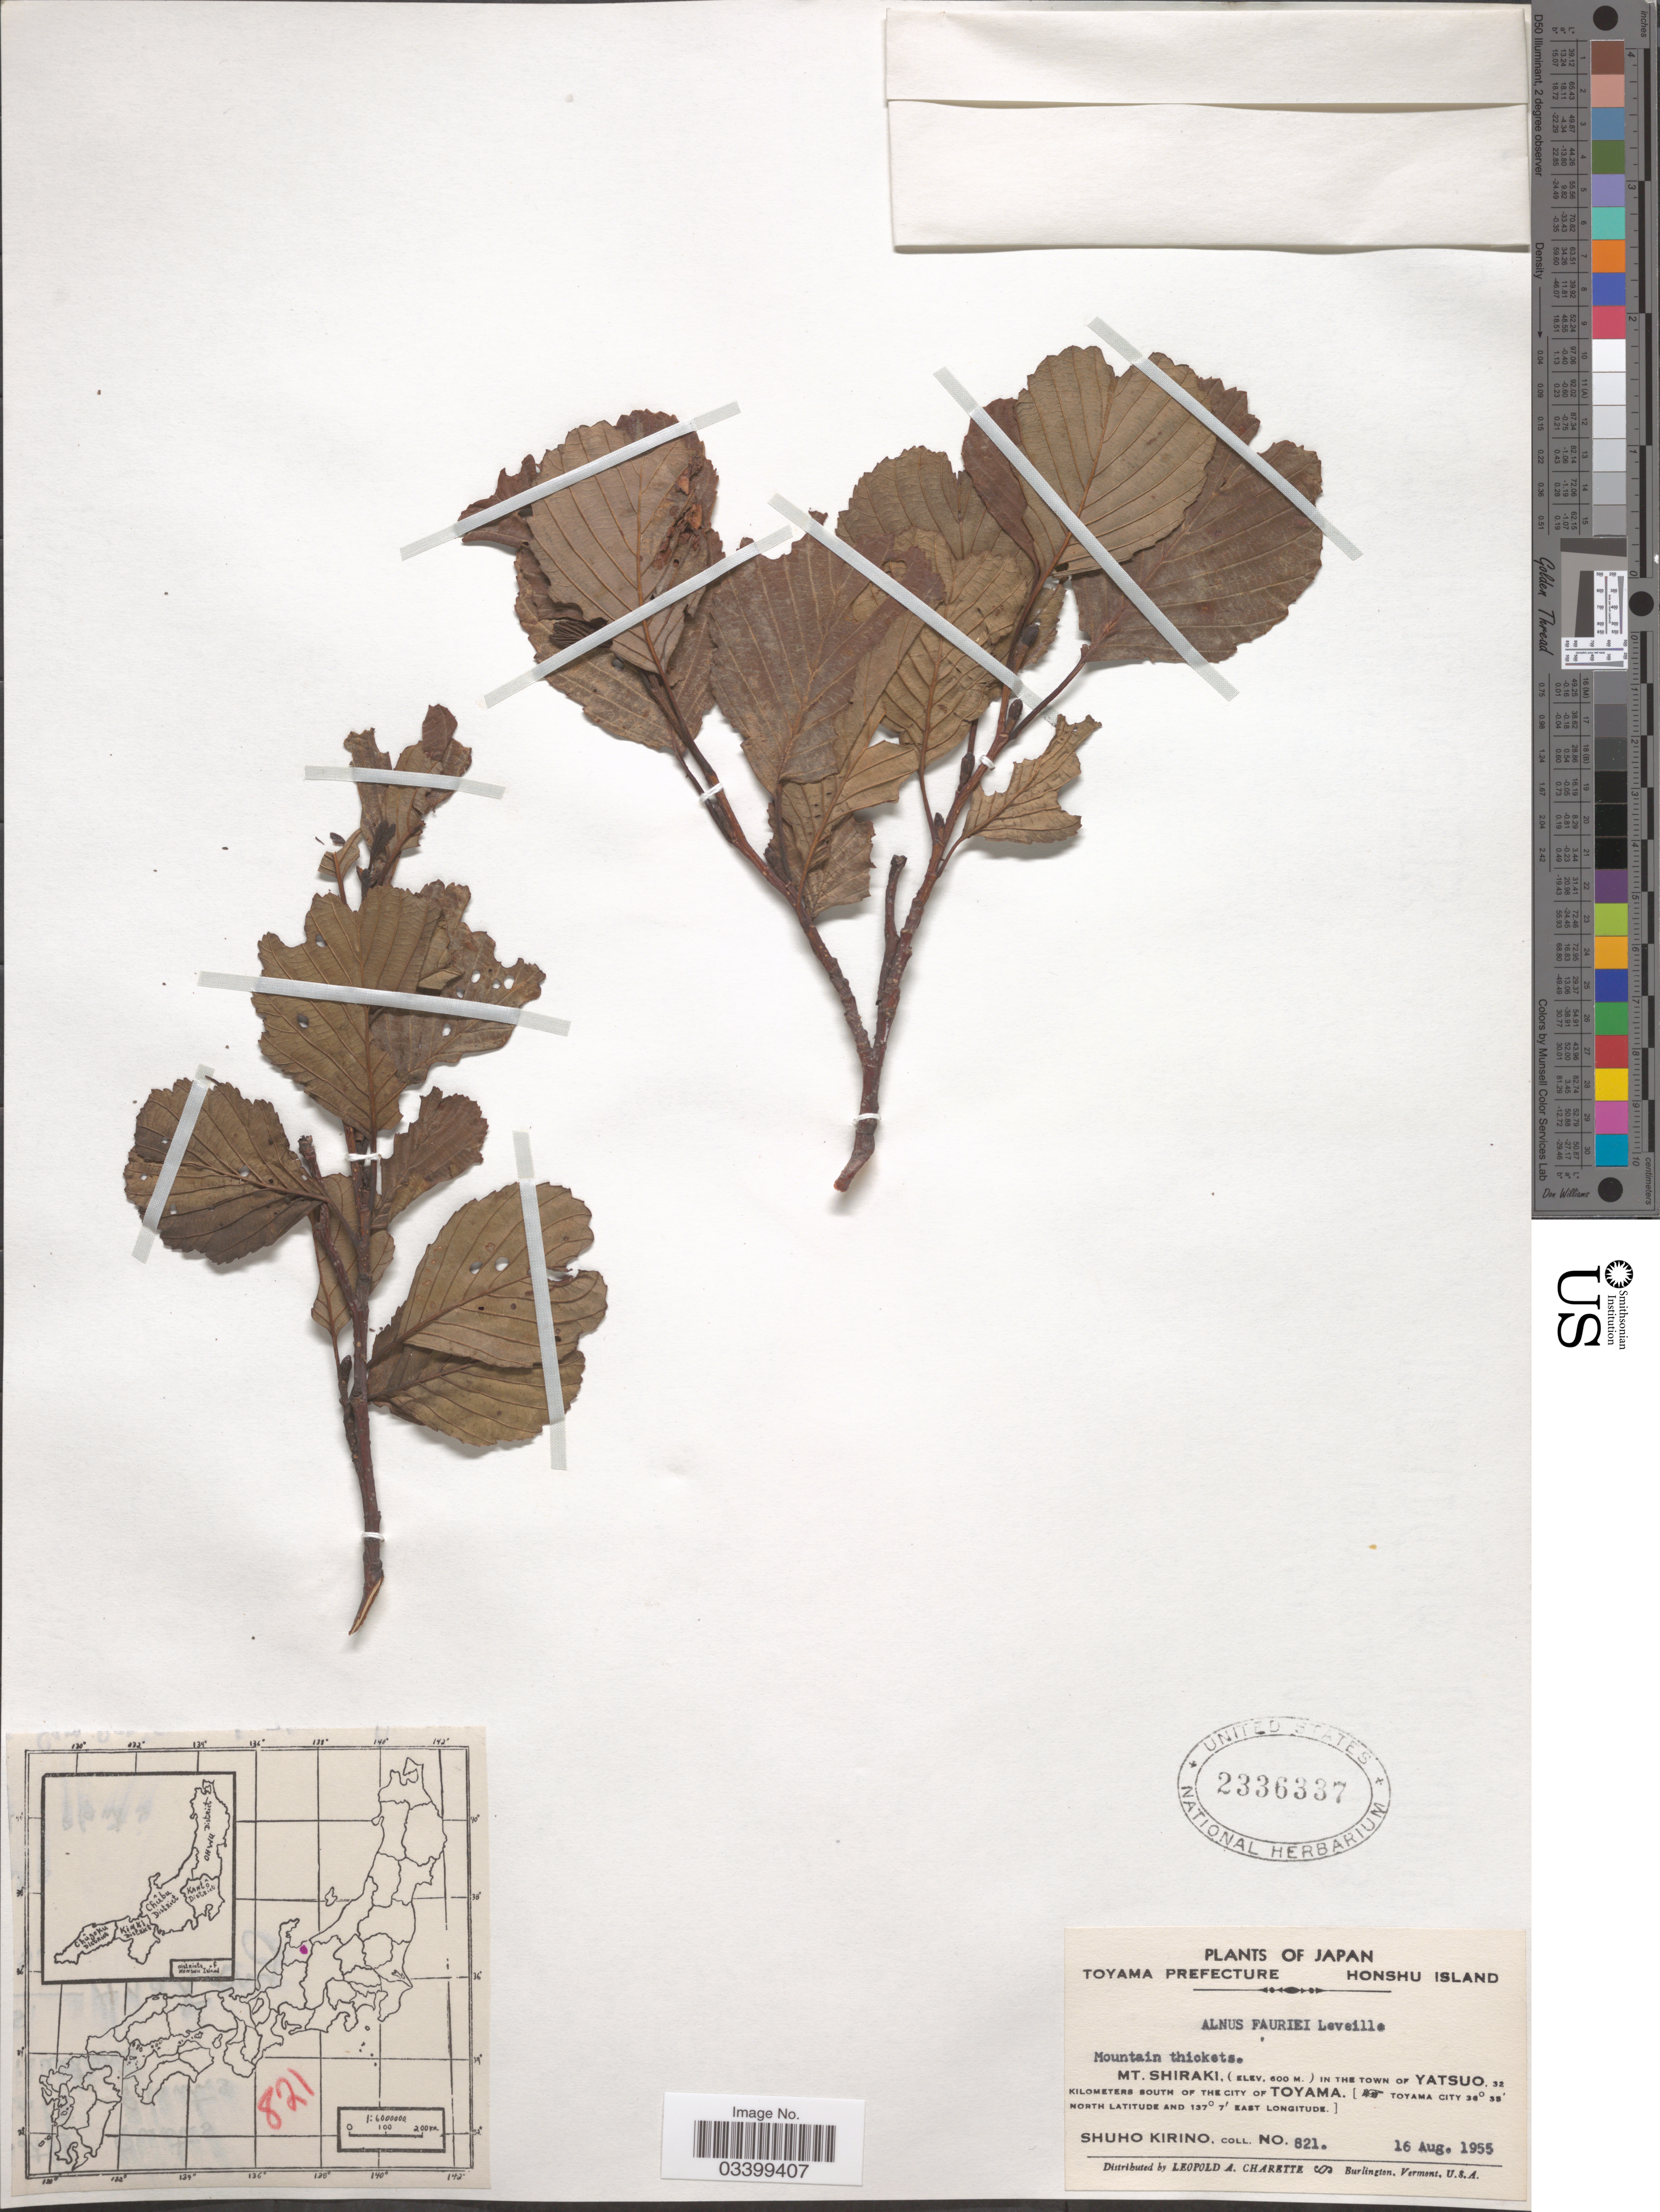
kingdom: Plantae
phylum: Tracheophyta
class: Magnoliopsida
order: Fagales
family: Betulaceae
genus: Alnus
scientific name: Alnus fauriei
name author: H. Lév. & Vaniot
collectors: S. Kirino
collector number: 821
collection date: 1955-08-16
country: Japan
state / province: Toyama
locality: Toyama Prefecture Honshu Island. Mt. Shiraki, in the town of Yatsuo, 32 kilometers south of the city of Toyama.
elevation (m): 600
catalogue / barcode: US 2336337